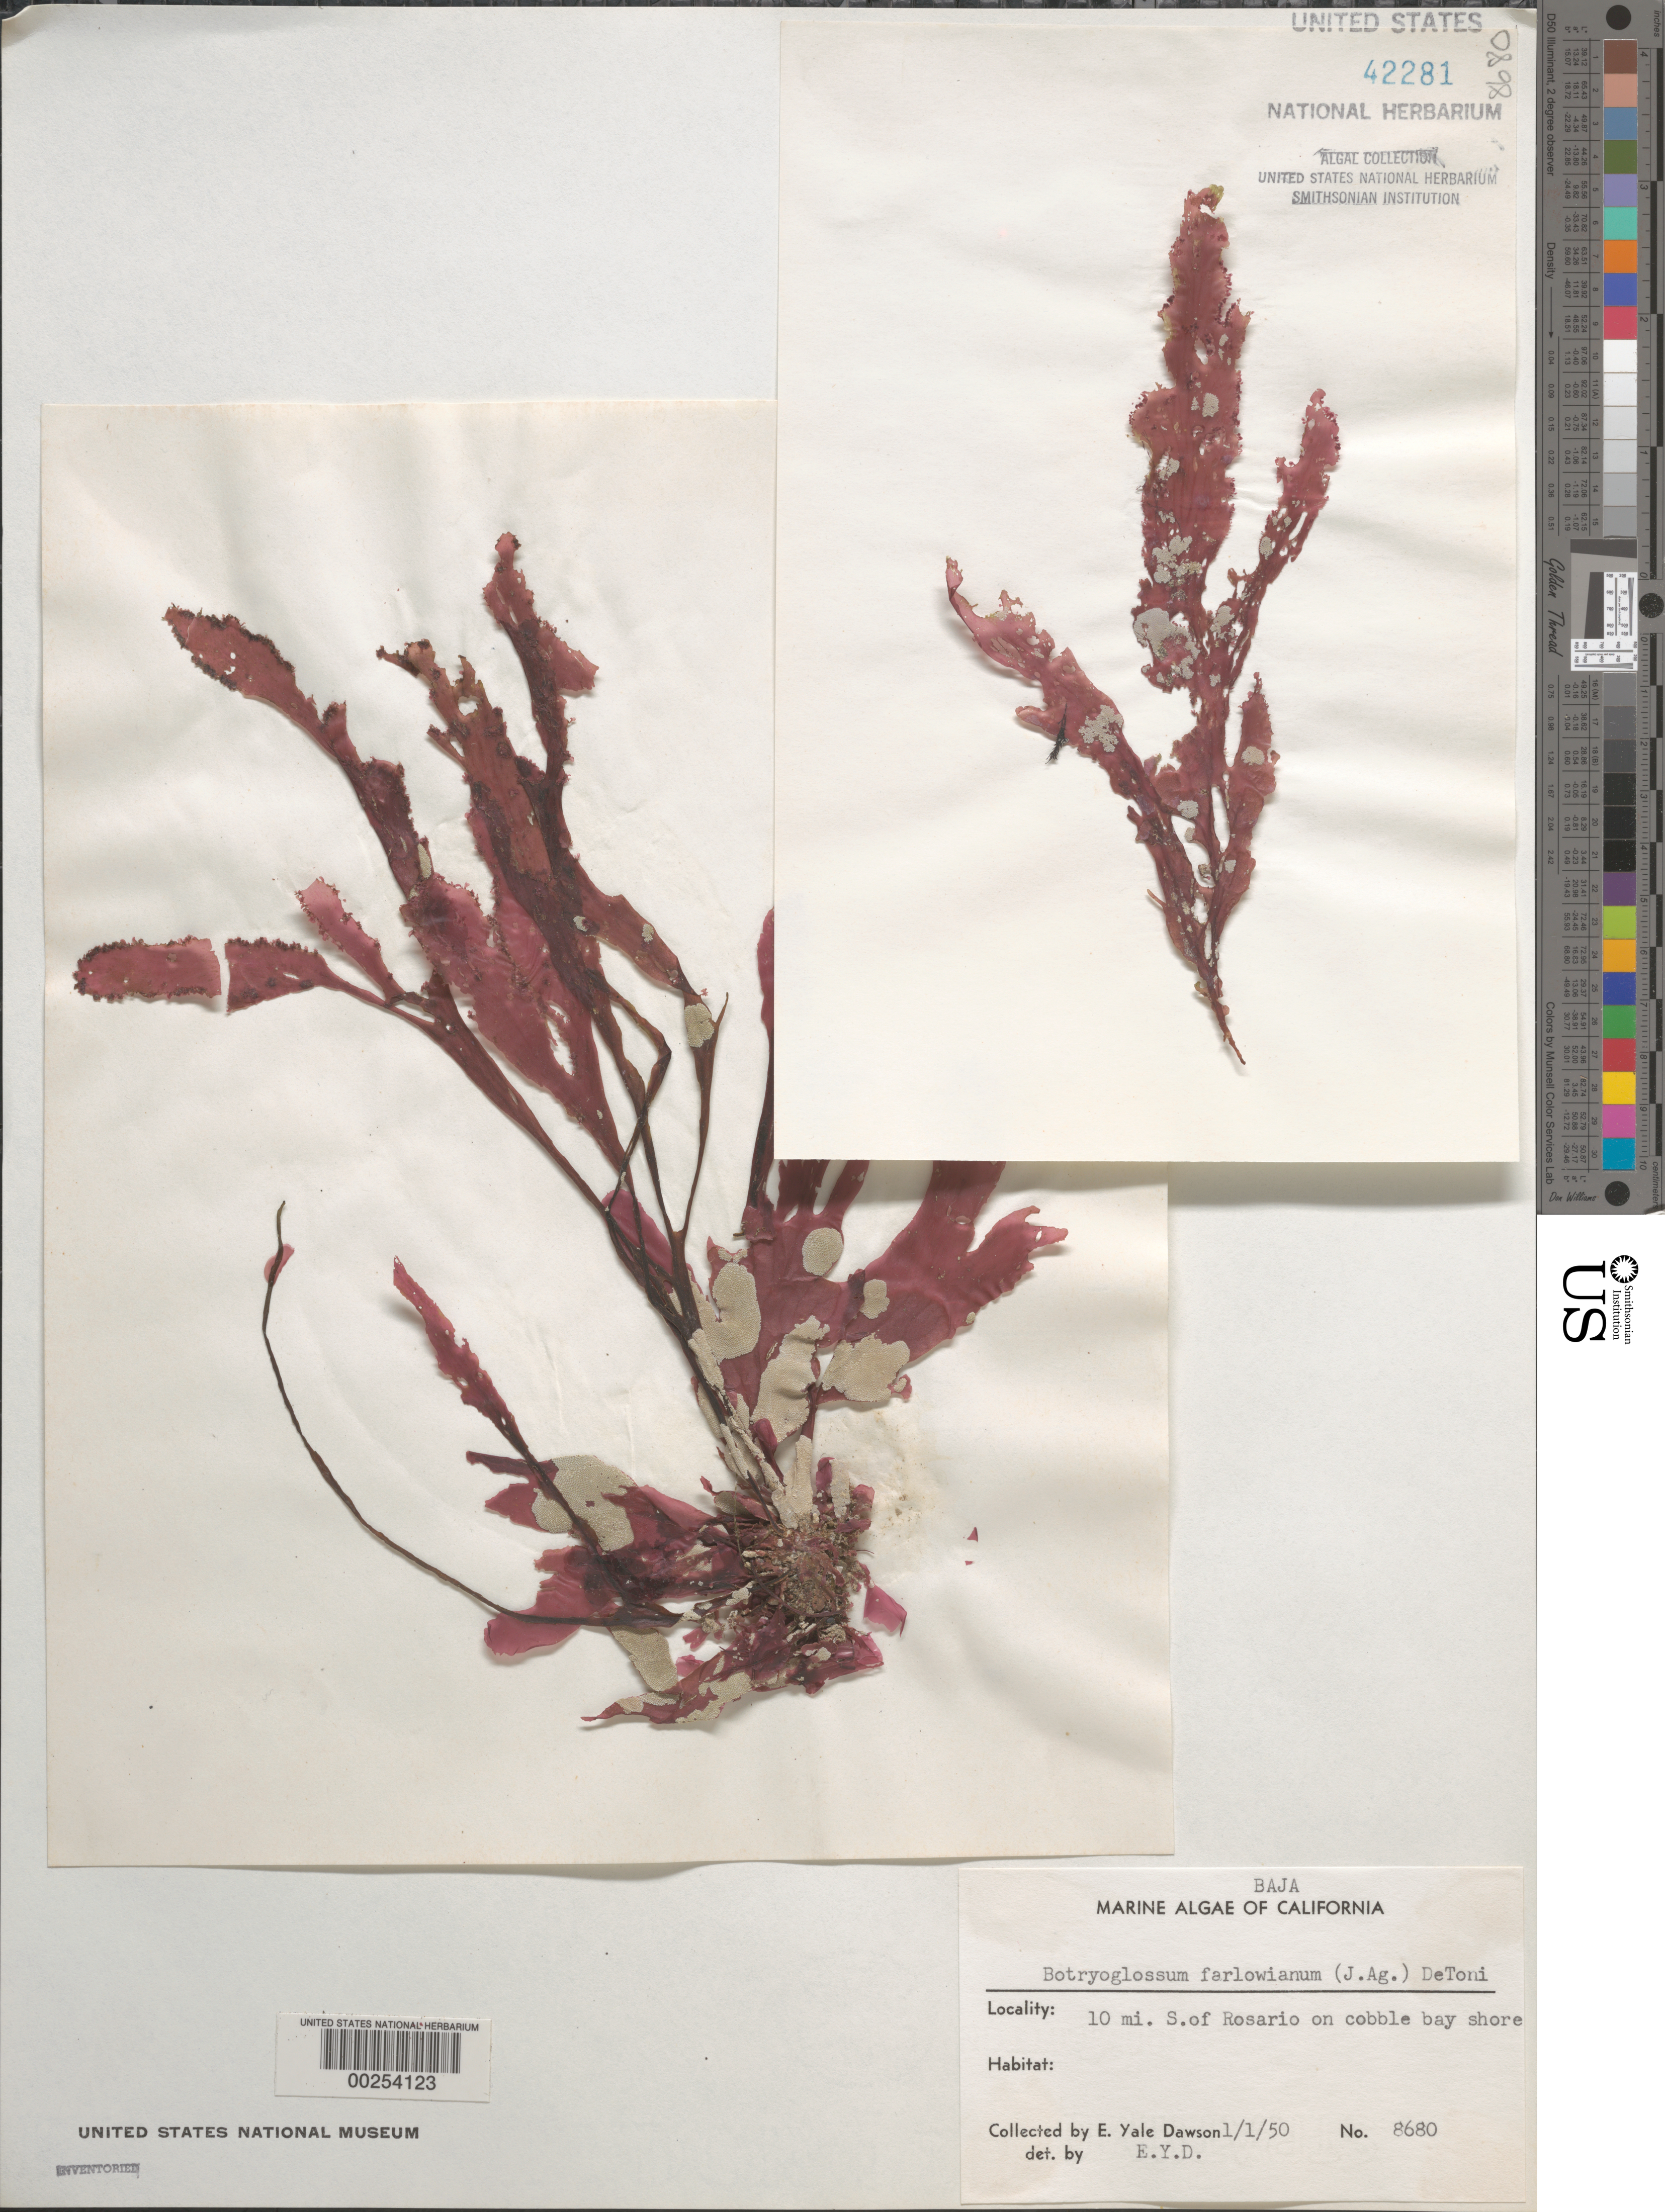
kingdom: Plantae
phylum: Rhodophyta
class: Florideophyceae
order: Ceramiales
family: Delesseriaceae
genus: Botryoglossum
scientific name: Botryoglossum farlowianum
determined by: Dawson, E. Y.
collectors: E. Y. Dawson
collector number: EYD 8680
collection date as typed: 01 Jan 1950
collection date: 1950-01-01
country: Mexico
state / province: Baja California Norte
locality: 10 miles south of Rosario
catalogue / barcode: US 42281